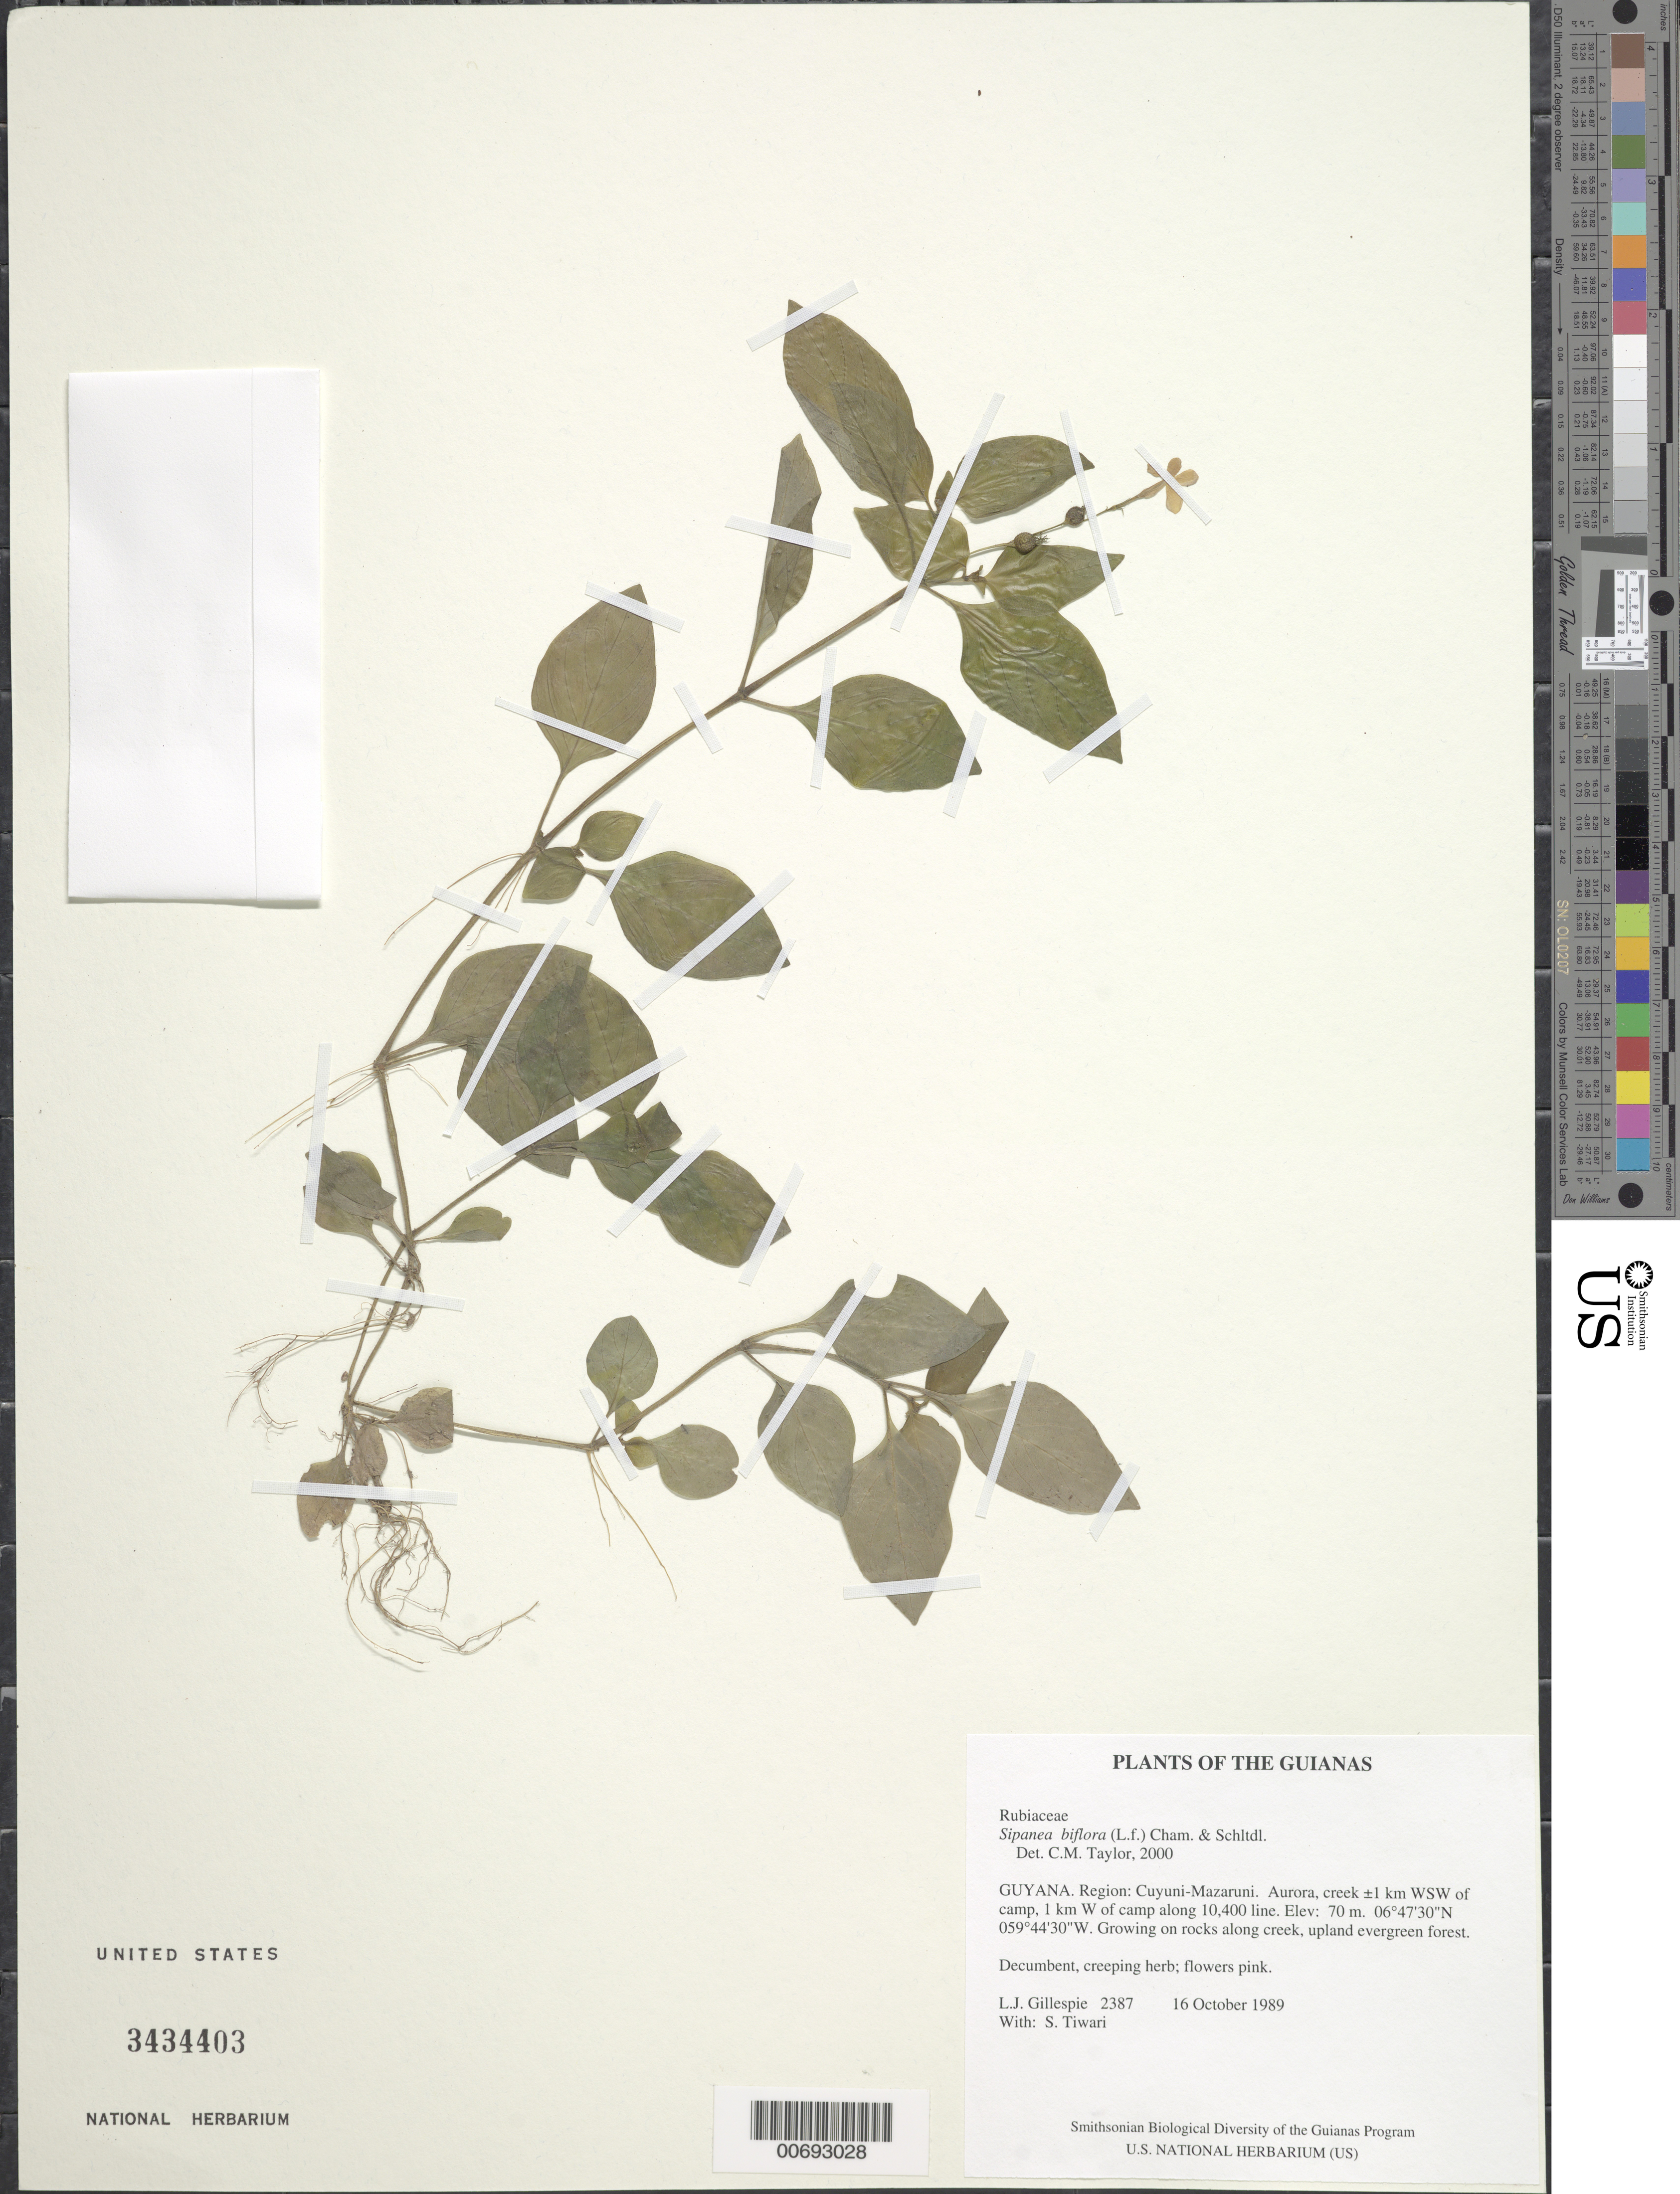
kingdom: Plantae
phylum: Tracheophyta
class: Magnoliopsida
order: Gentianales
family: Rubiaceae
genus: Sipanea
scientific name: Sipanea biflora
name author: (L. f.) Cham. & Schltdl.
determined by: Taylor, Charlotte M.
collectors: L. J. Gillespie & S. Tiwari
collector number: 2387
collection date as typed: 16 October 1989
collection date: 1989-10-16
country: Guyana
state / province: Cuyuni-Mazaruni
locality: Aurora, creek ±1 km WSW of camp, 1 km W of camp along 10,400 line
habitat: Growing on rocks along creek, upland evergreen forest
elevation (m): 70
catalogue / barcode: US 3434403